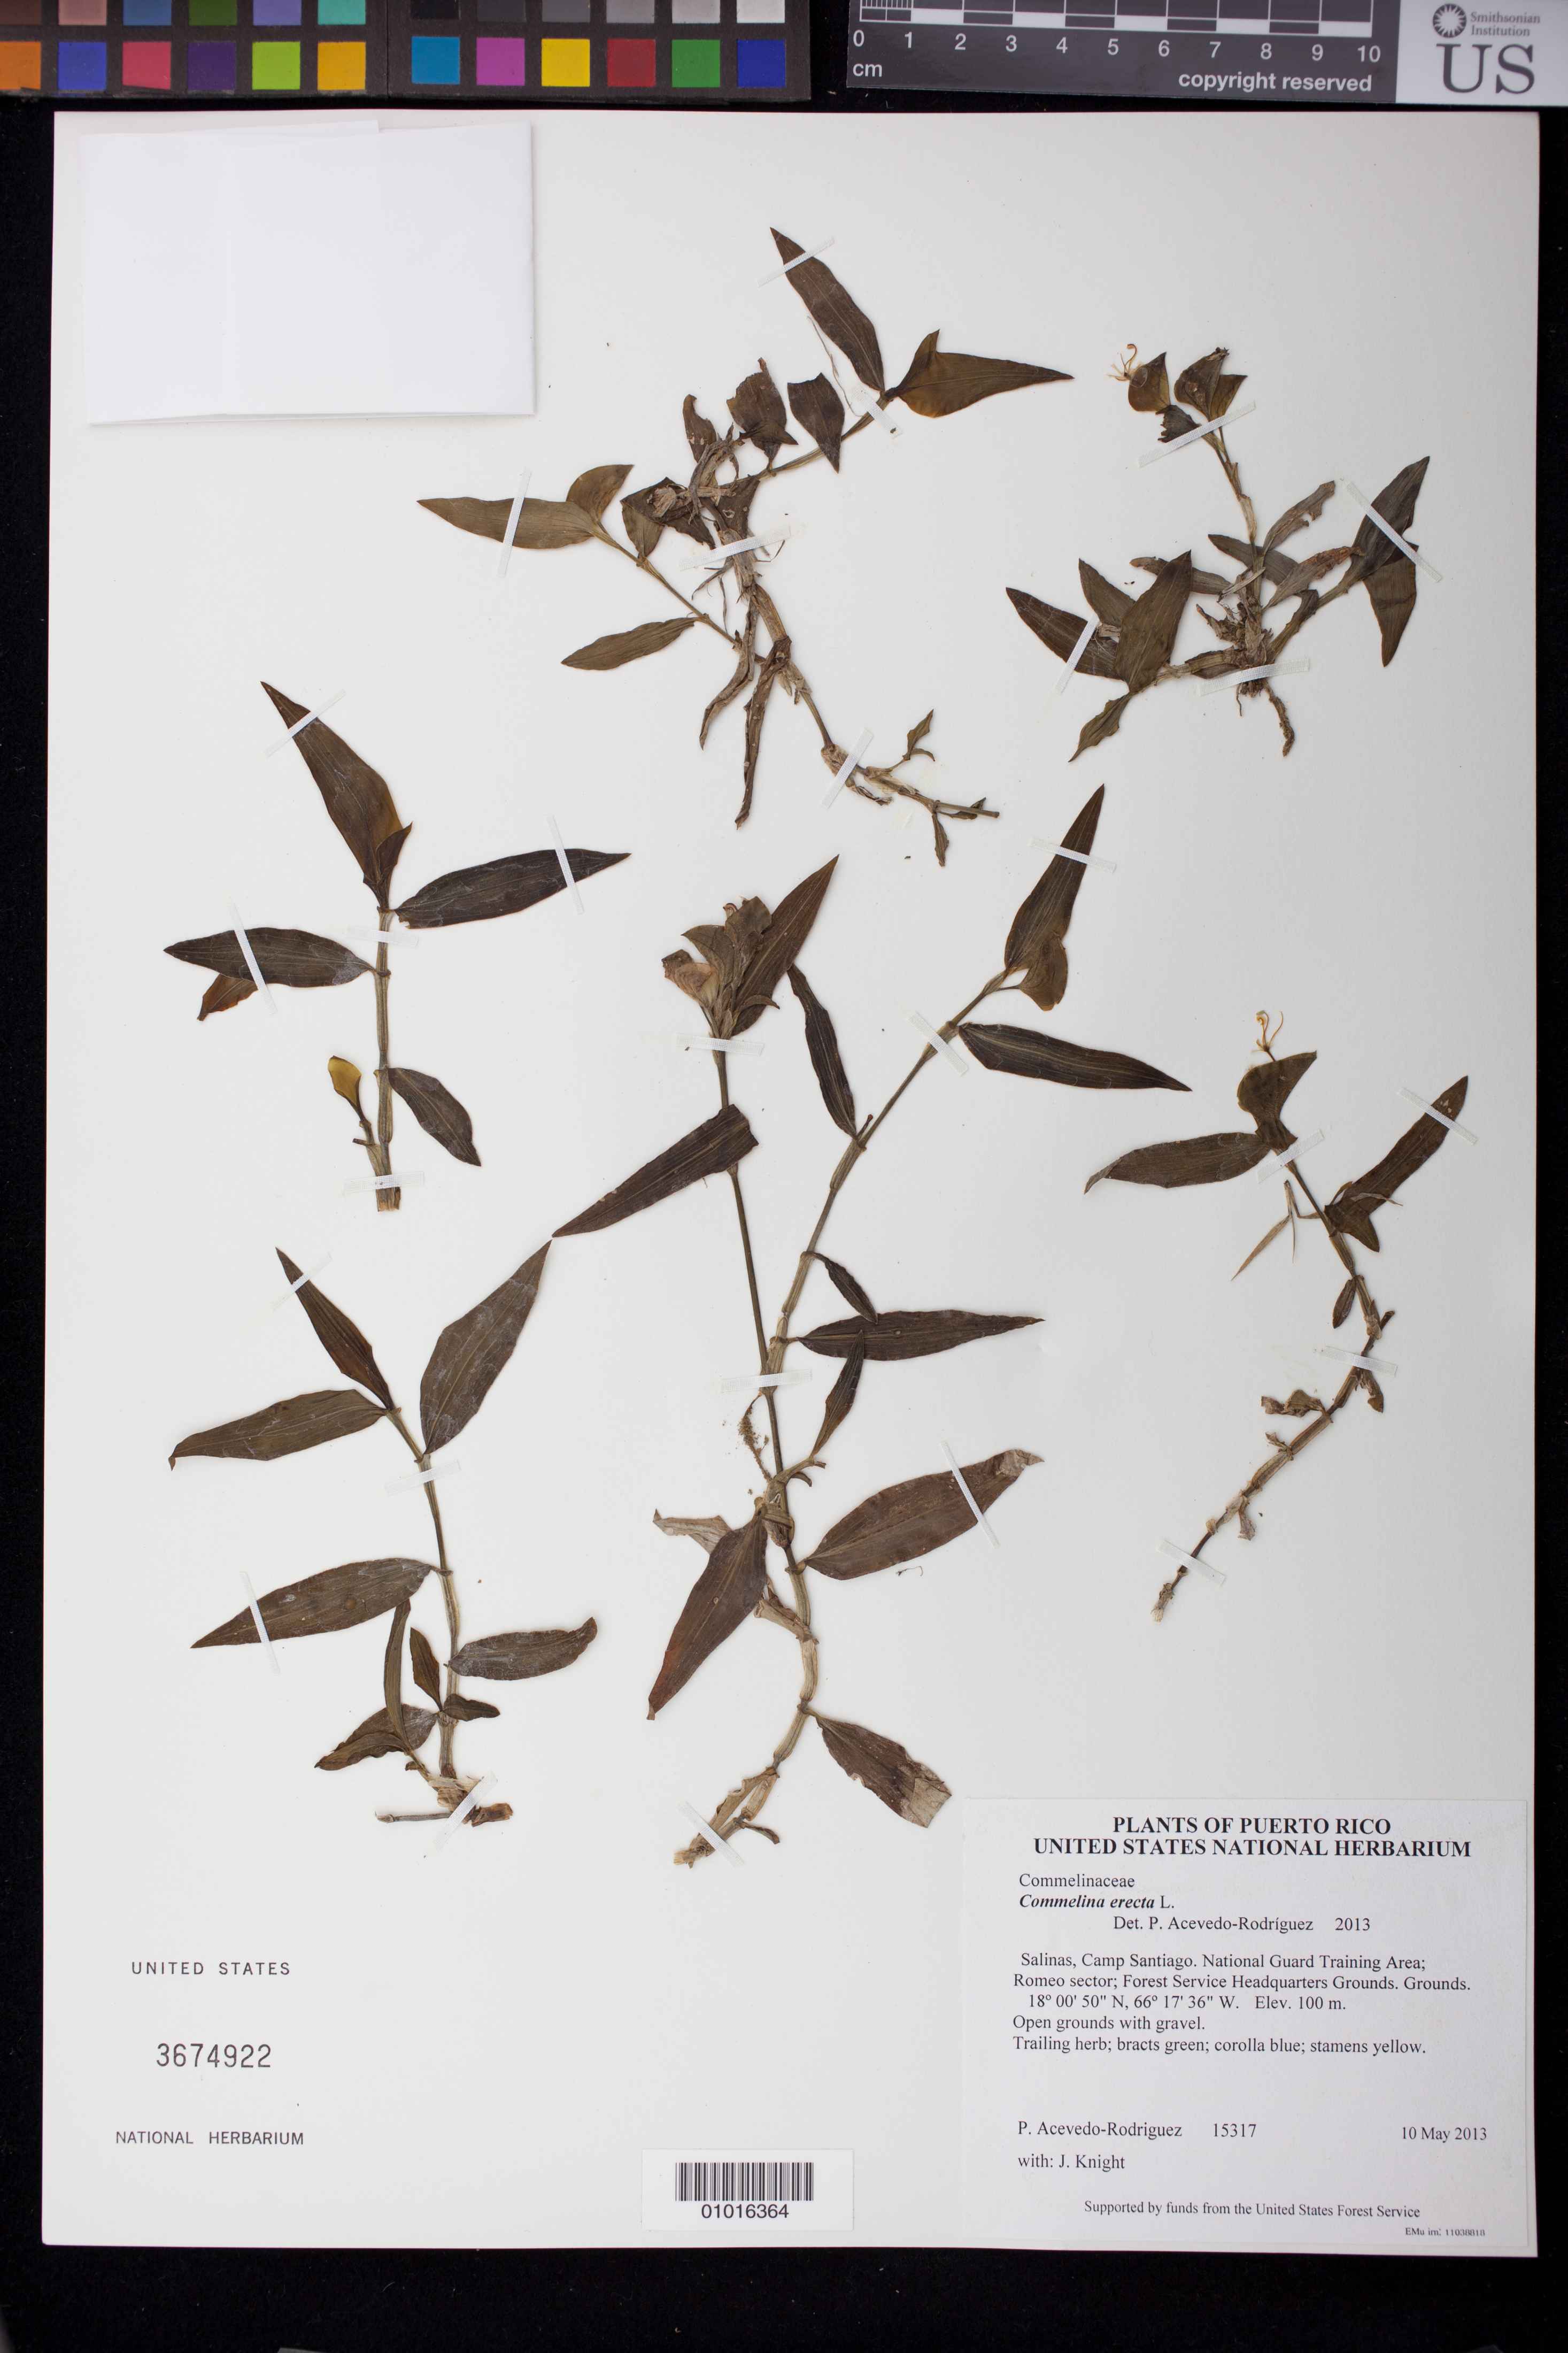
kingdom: Plantae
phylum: Tracheophyta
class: Liliopsida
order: Commelinales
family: Commelinaceae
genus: Commelina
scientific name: Commelina erecta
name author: L.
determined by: Acevedo-Rodríguez, P., (BOT), Smithsonian Institution - National Museum of Natural History (UNITED STATES)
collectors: P. Acevedo-Rodr. & J. Knight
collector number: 15317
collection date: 2013-05-10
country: Puerto Rico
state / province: Salinas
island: Puerto Rico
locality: Camp Santiago. National Guard Training Area; Romeo sector; Forest Service Headquarters Grounds.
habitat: Open grounds with gravel.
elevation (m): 100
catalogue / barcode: US 3674922